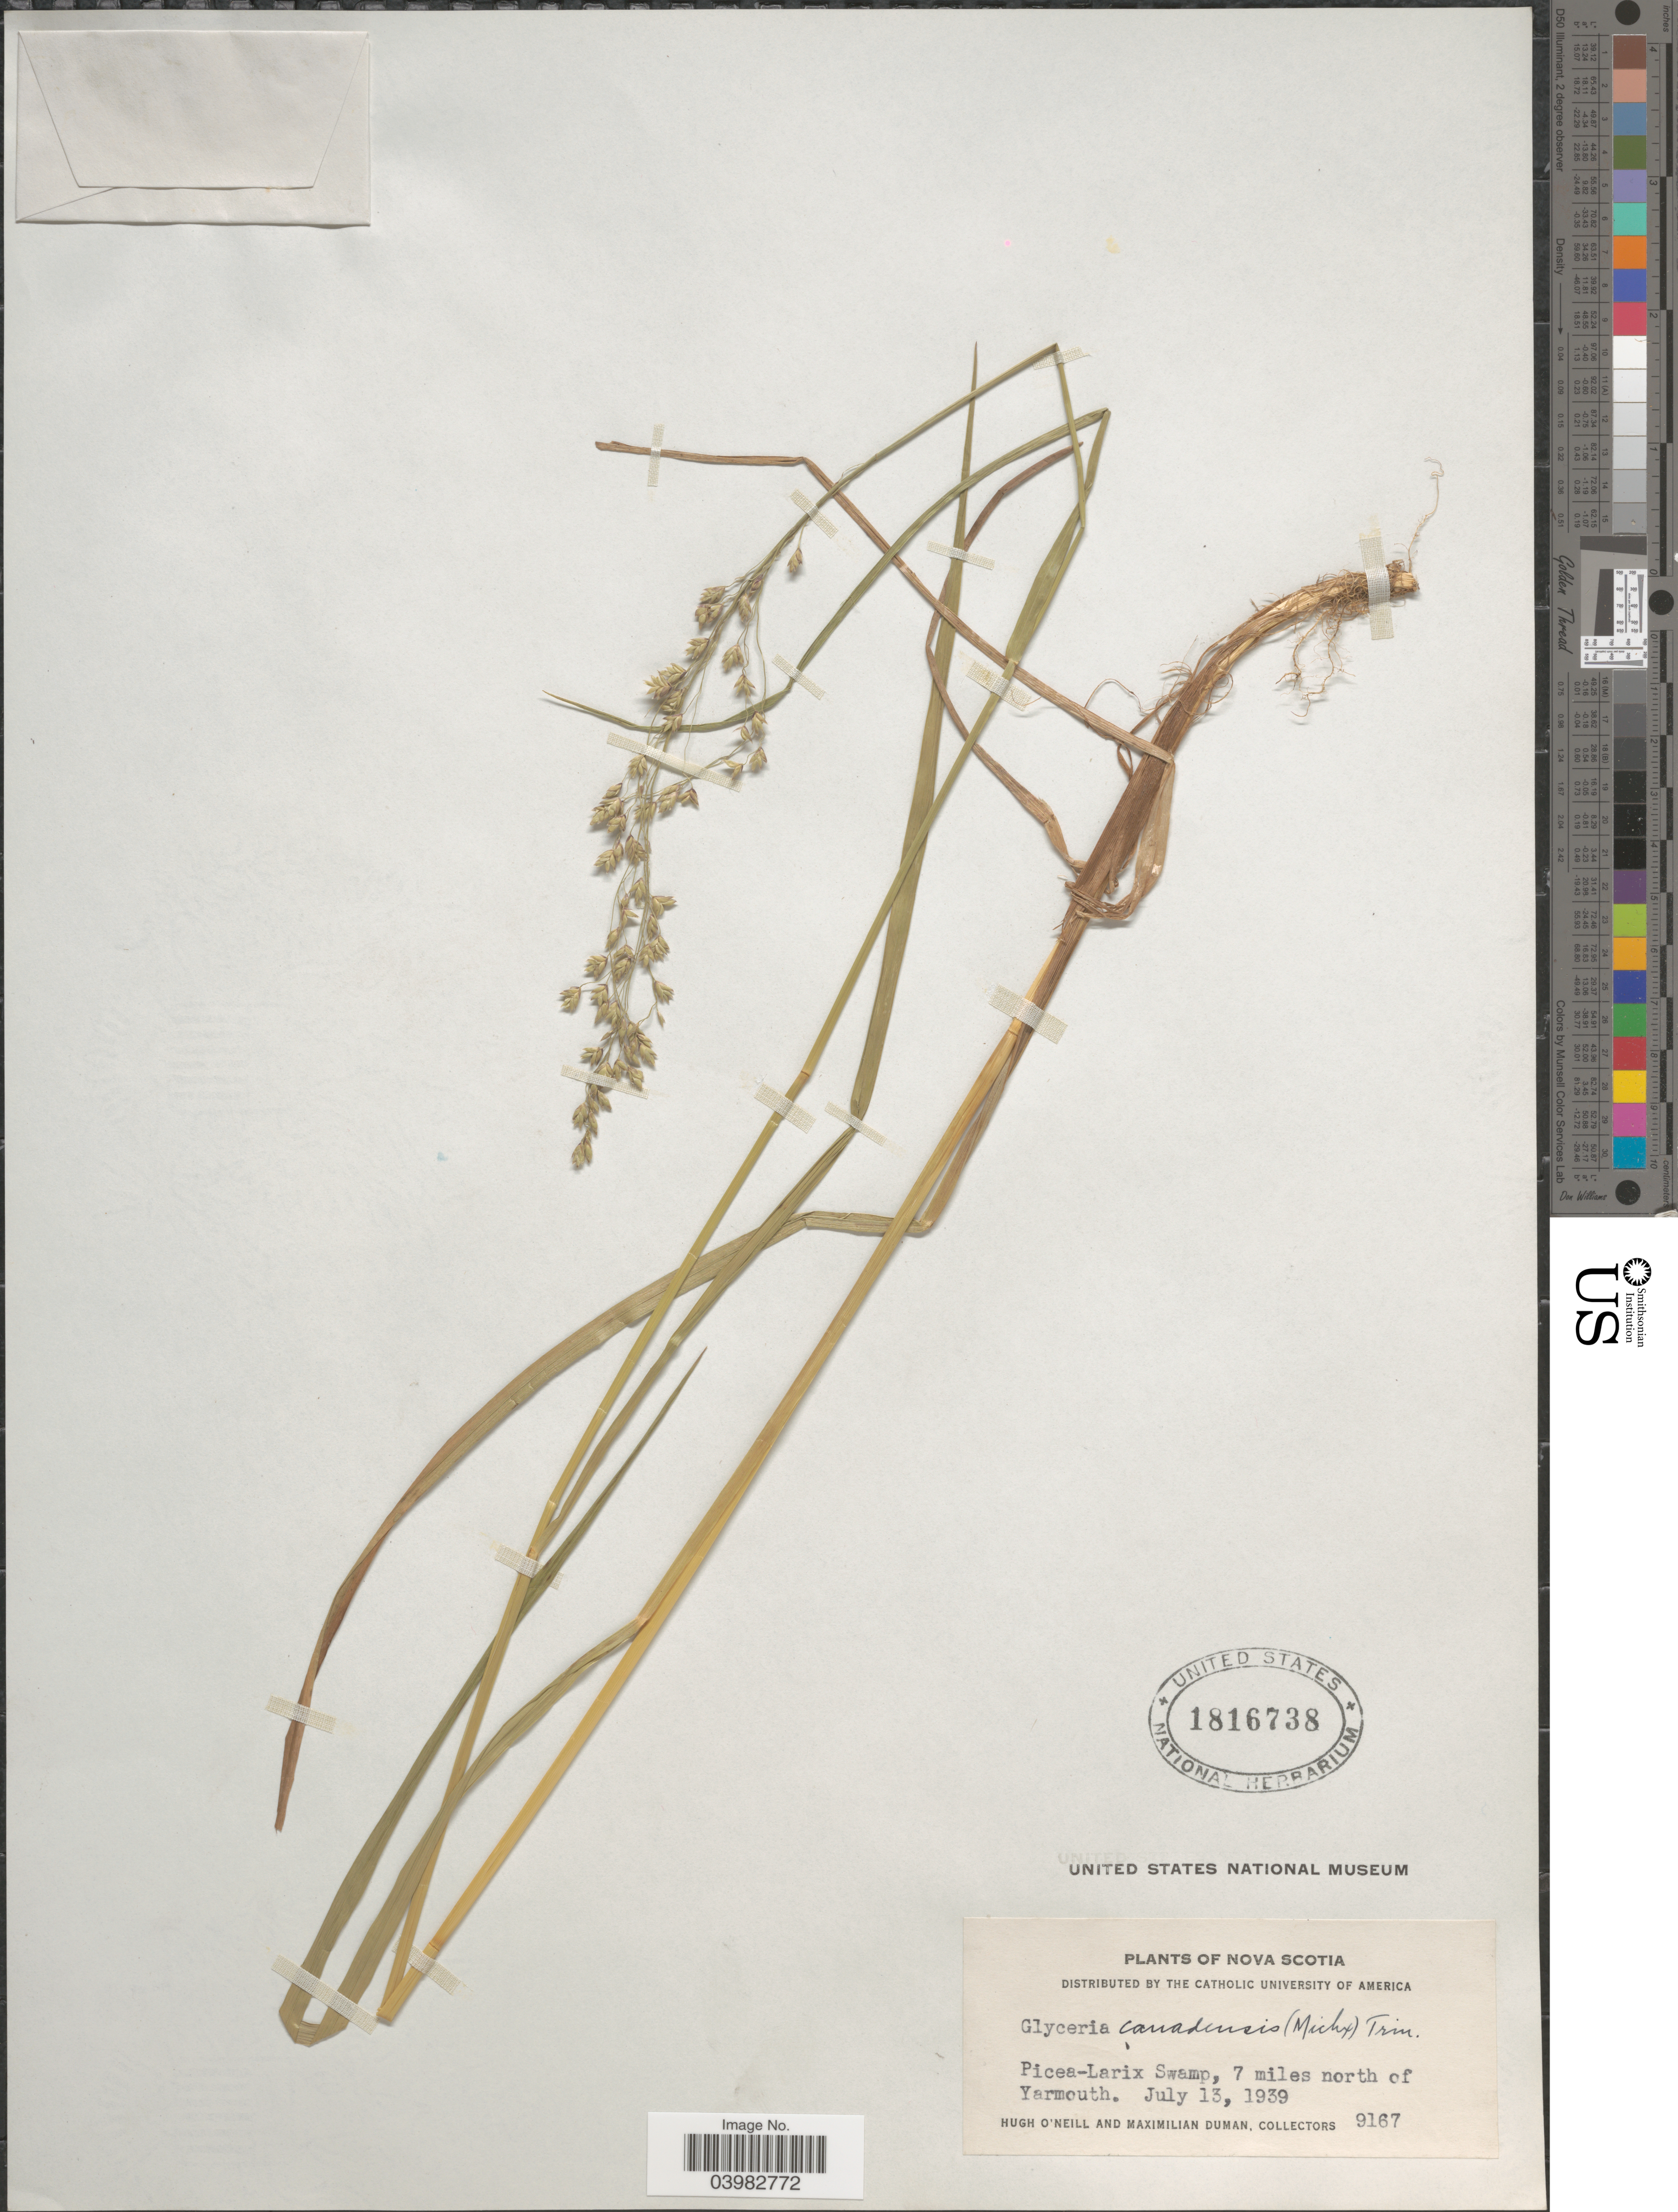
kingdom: Plantae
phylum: Tracheophyta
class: Liliopsida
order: Poales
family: Poaceae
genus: Glyceria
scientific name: Glyceria canadensis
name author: (Michx.) Trin.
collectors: H. O'Neill & M. Duman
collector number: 9167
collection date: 1939-07-13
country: Canada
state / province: Nova Scotia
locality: Picea-Larix Swamp, 7 miles north of Yarmouth.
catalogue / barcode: US 1816738